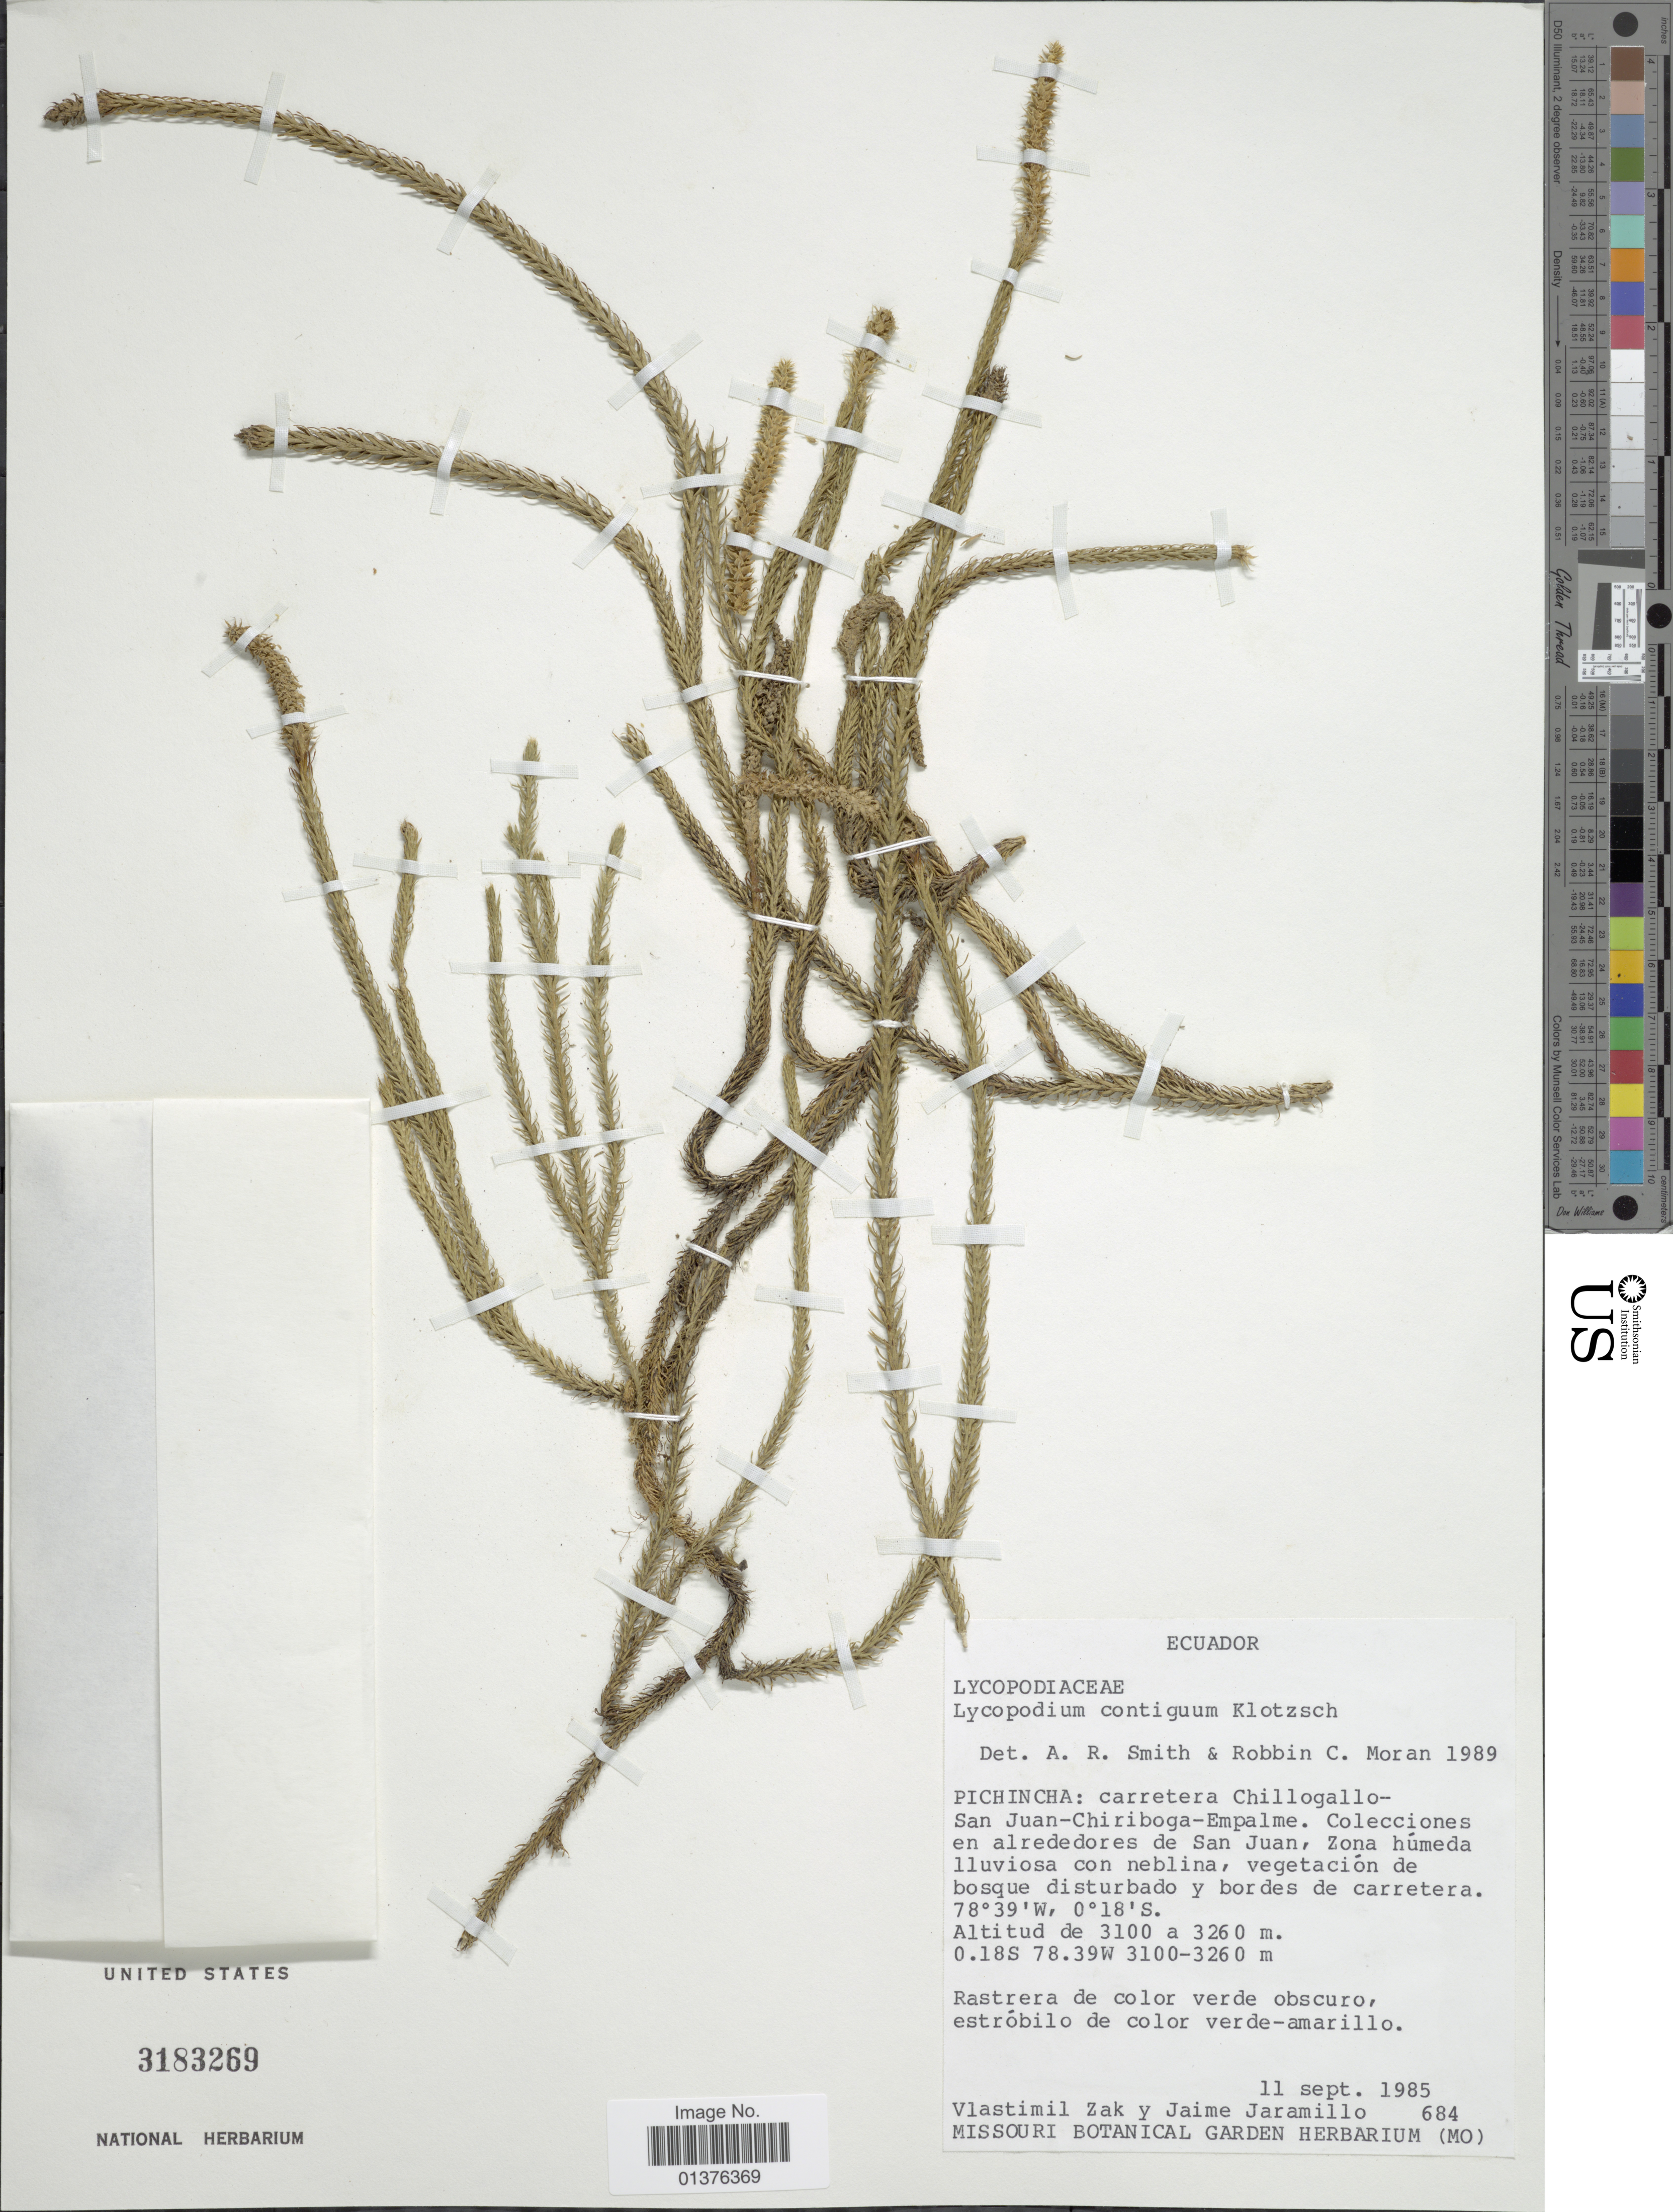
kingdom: Plantae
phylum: Tracheophyta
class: Lycopodiopsida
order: Lycopodiales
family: Lycopodiaceae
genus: Lycopodium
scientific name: Lycopodium clavatum subsp. contiguum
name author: (Klotzsch) B. Øllg.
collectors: V. Zak & J. Jaramillo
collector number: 684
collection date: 1985-09-11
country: Ecuador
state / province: Pichincha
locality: Carretera Chillogallo, San Juan-Chiriboga-Empalme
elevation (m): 3100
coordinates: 0.18, 78.39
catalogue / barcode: US 3183269